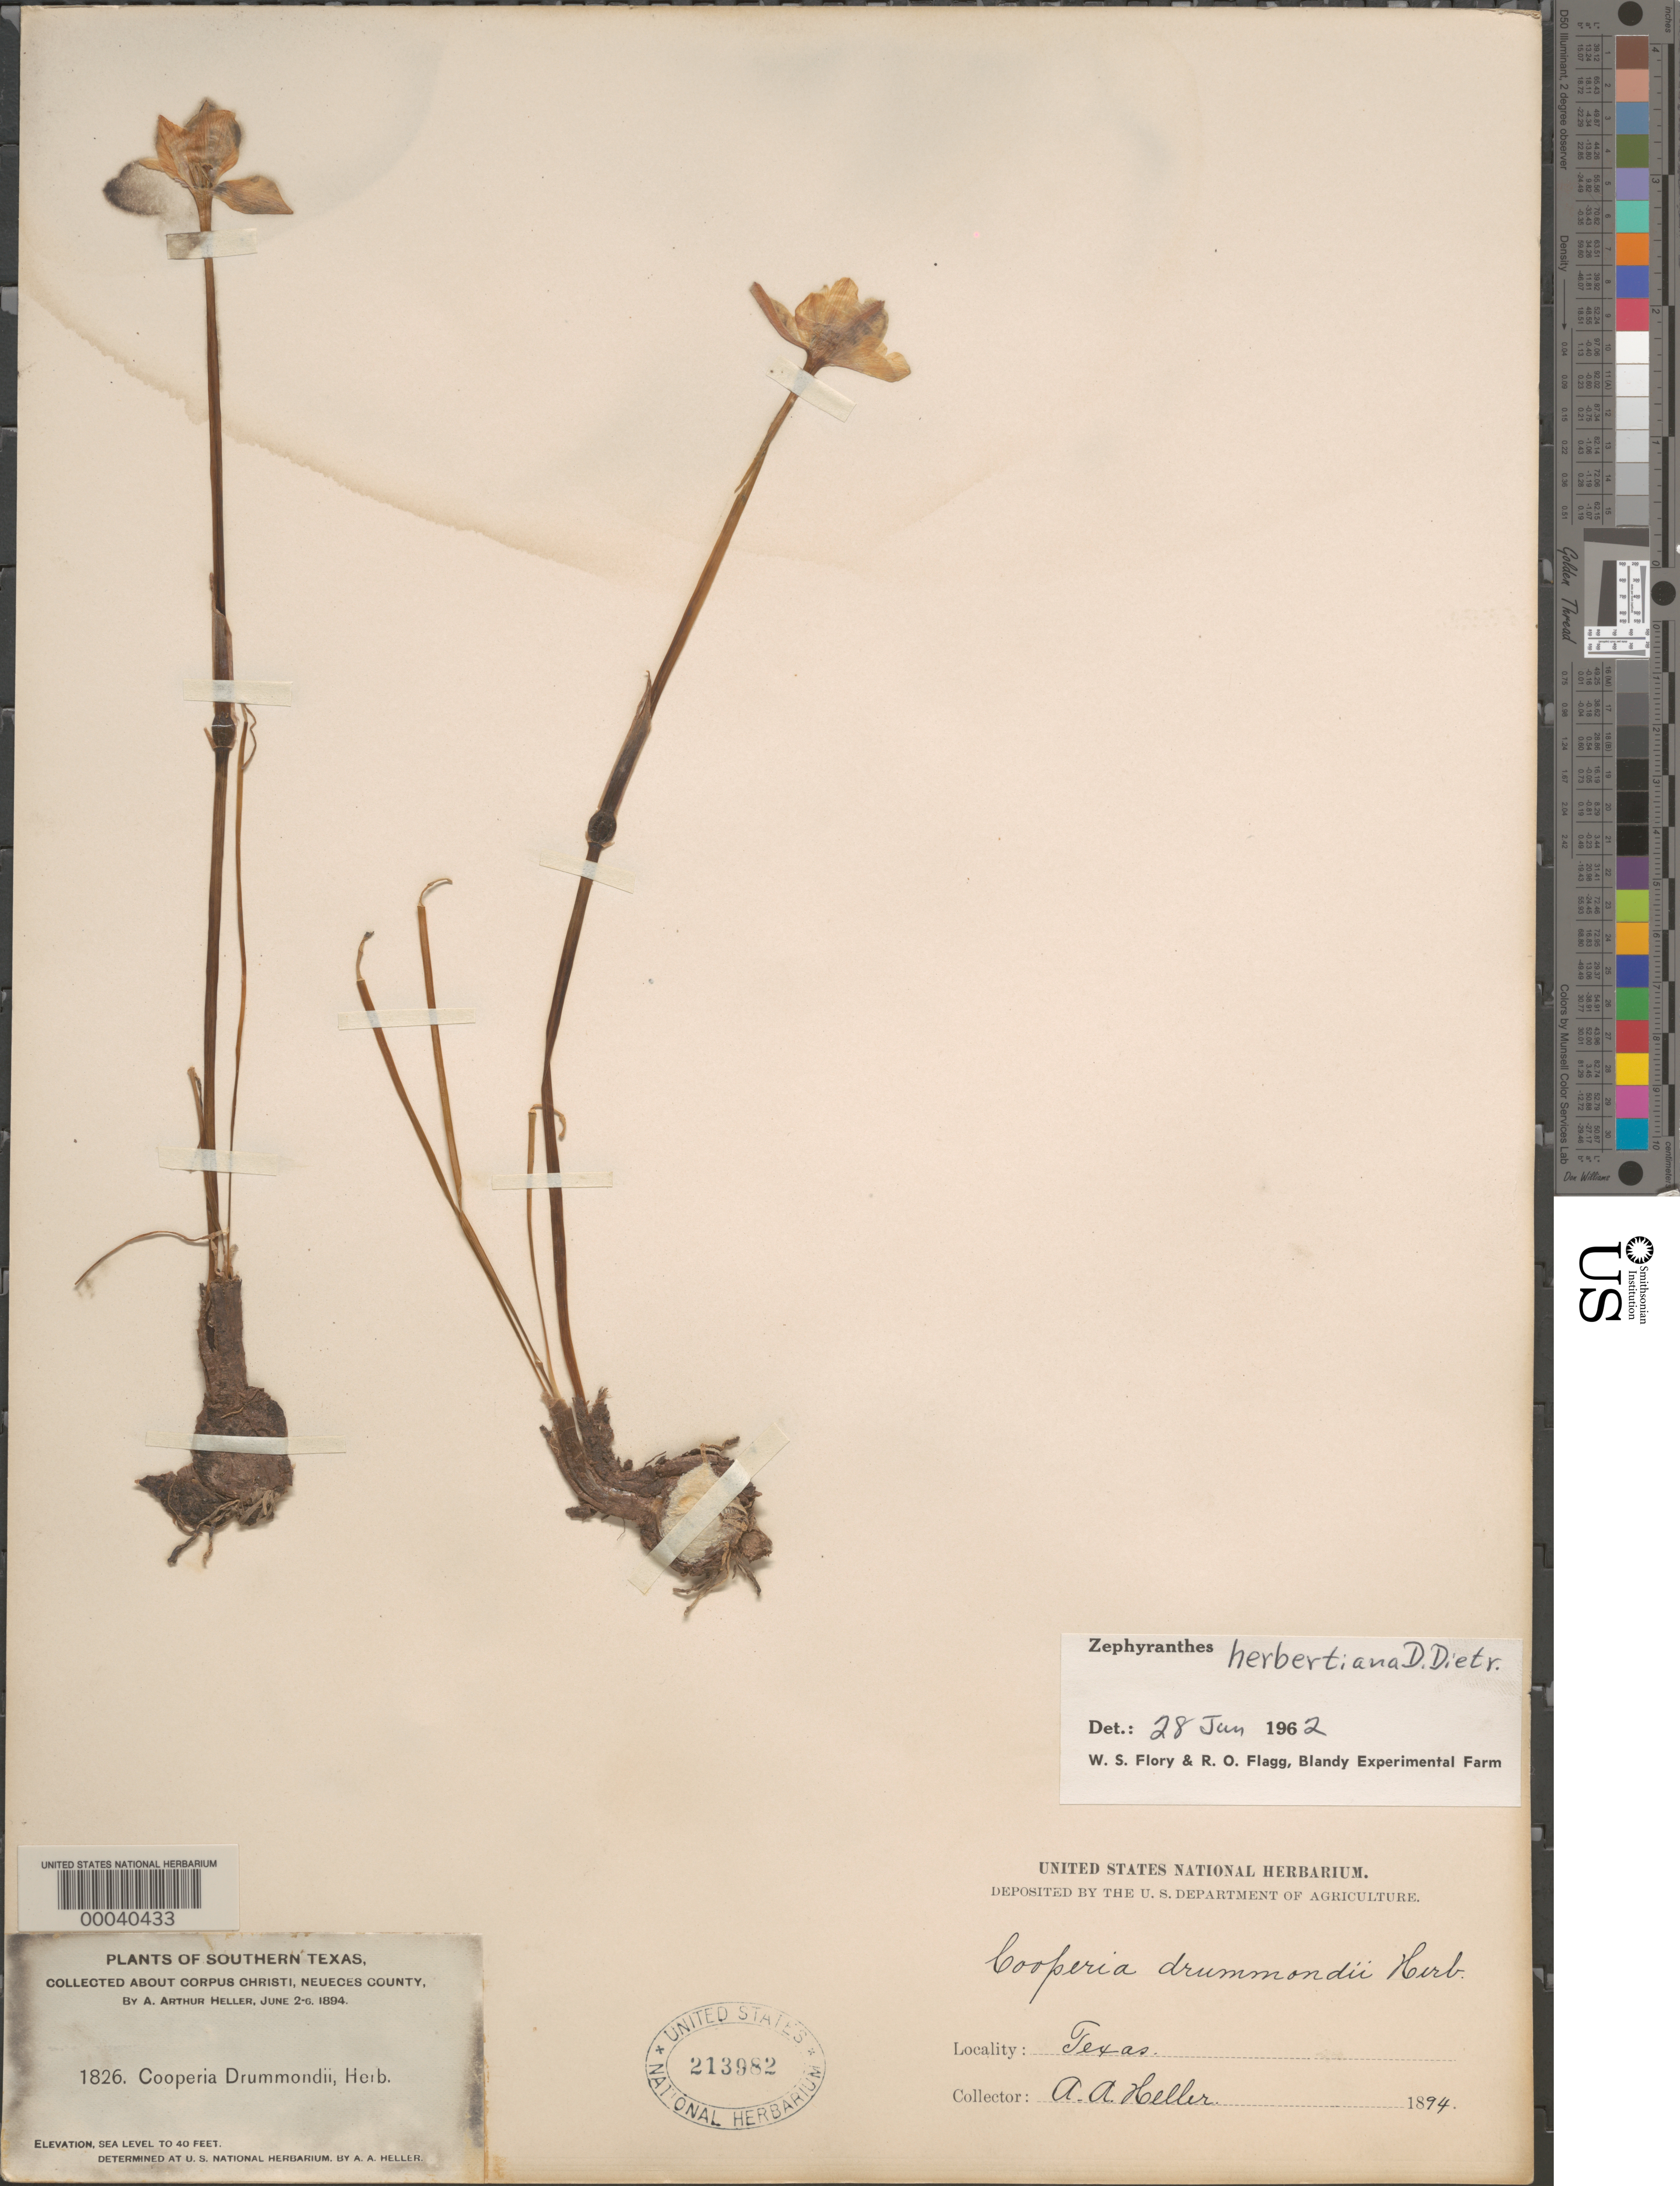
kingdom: Plantae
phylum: Tracheophyta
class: Liliopsida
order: Asparagales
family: Amaryllidaceae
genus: Zephyranthes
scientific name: Zephyranthes herbertiana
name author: D. Dietr.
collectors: A. A. Heller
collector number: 1826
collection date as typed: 02 Jun 1894 to 06 Jun 1894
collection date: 1894-06-02/1894-06-06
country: United States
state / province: Texas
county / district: Nueces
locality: Vicinity of corpus christi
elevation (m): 0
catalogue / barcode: US 213982